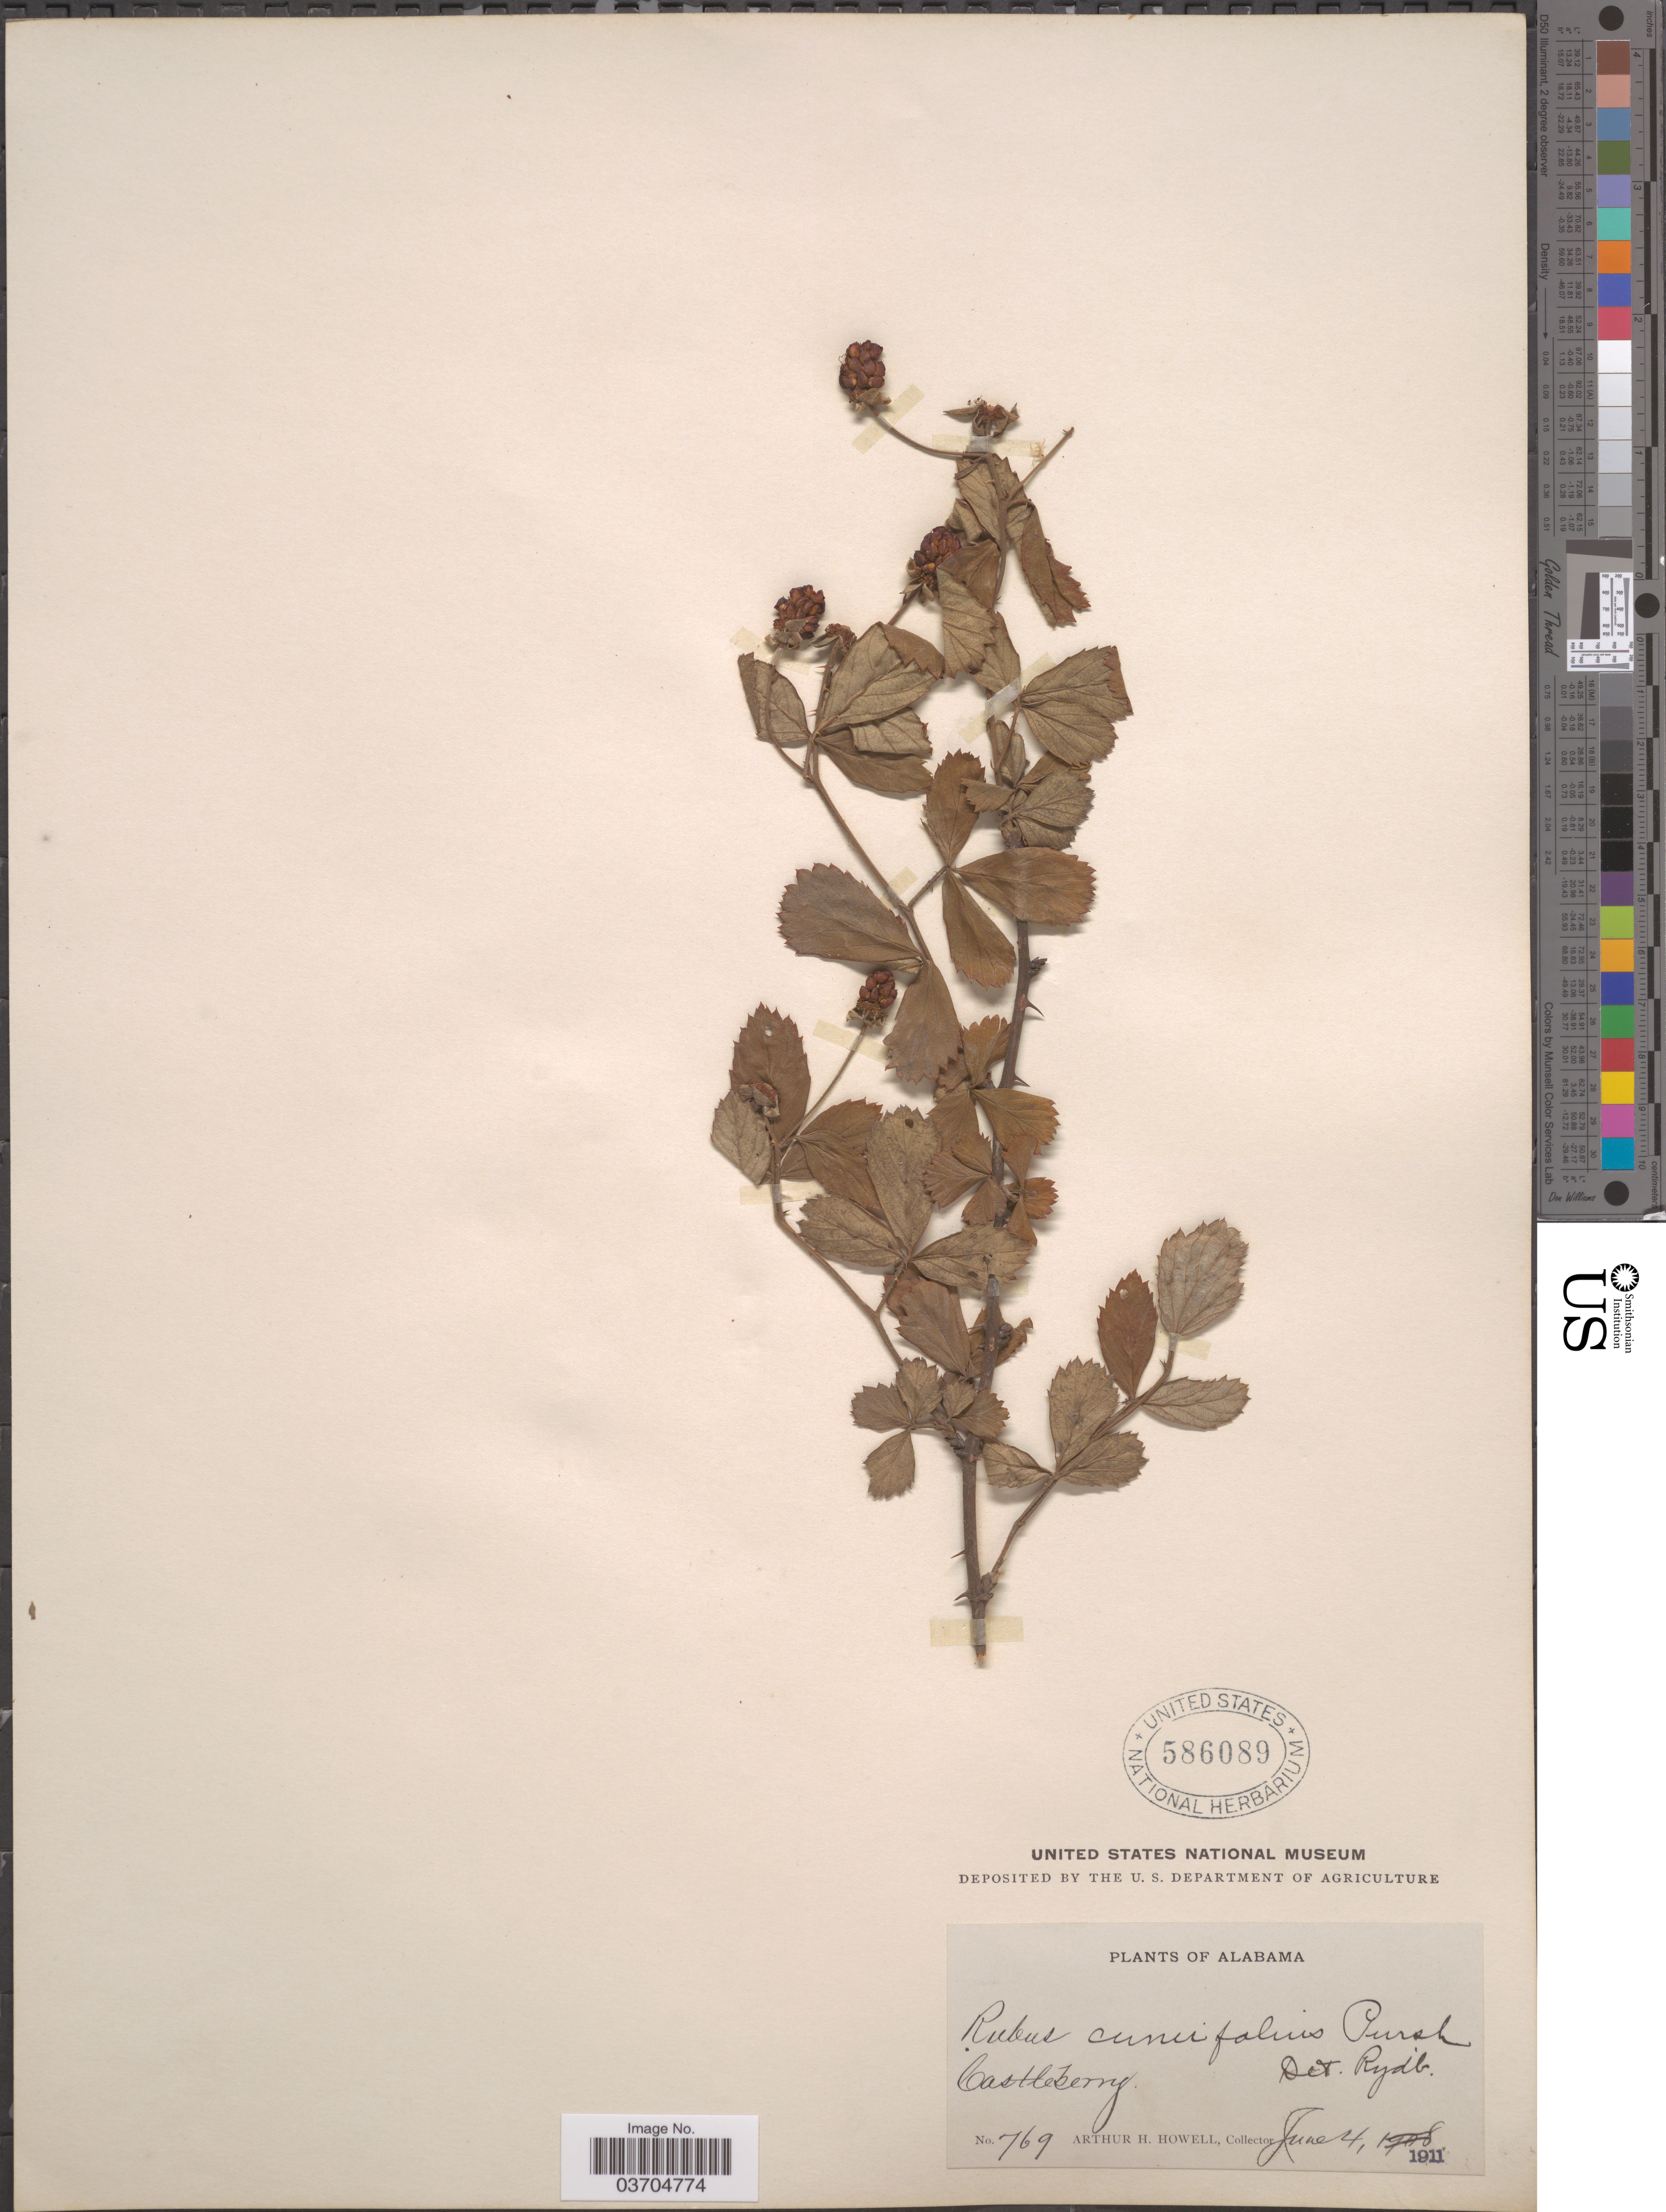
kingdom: Plantae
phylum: Tracheophyta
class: Magnoliopsida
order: Rosales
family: Rosaceae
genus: Rubus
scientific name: Rubus cuneifolius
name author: Pursh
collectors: A. H. Howell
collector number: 769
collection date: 1911-06-04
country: United States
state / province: Alabama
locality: Castleberry.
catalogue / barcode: US 586089